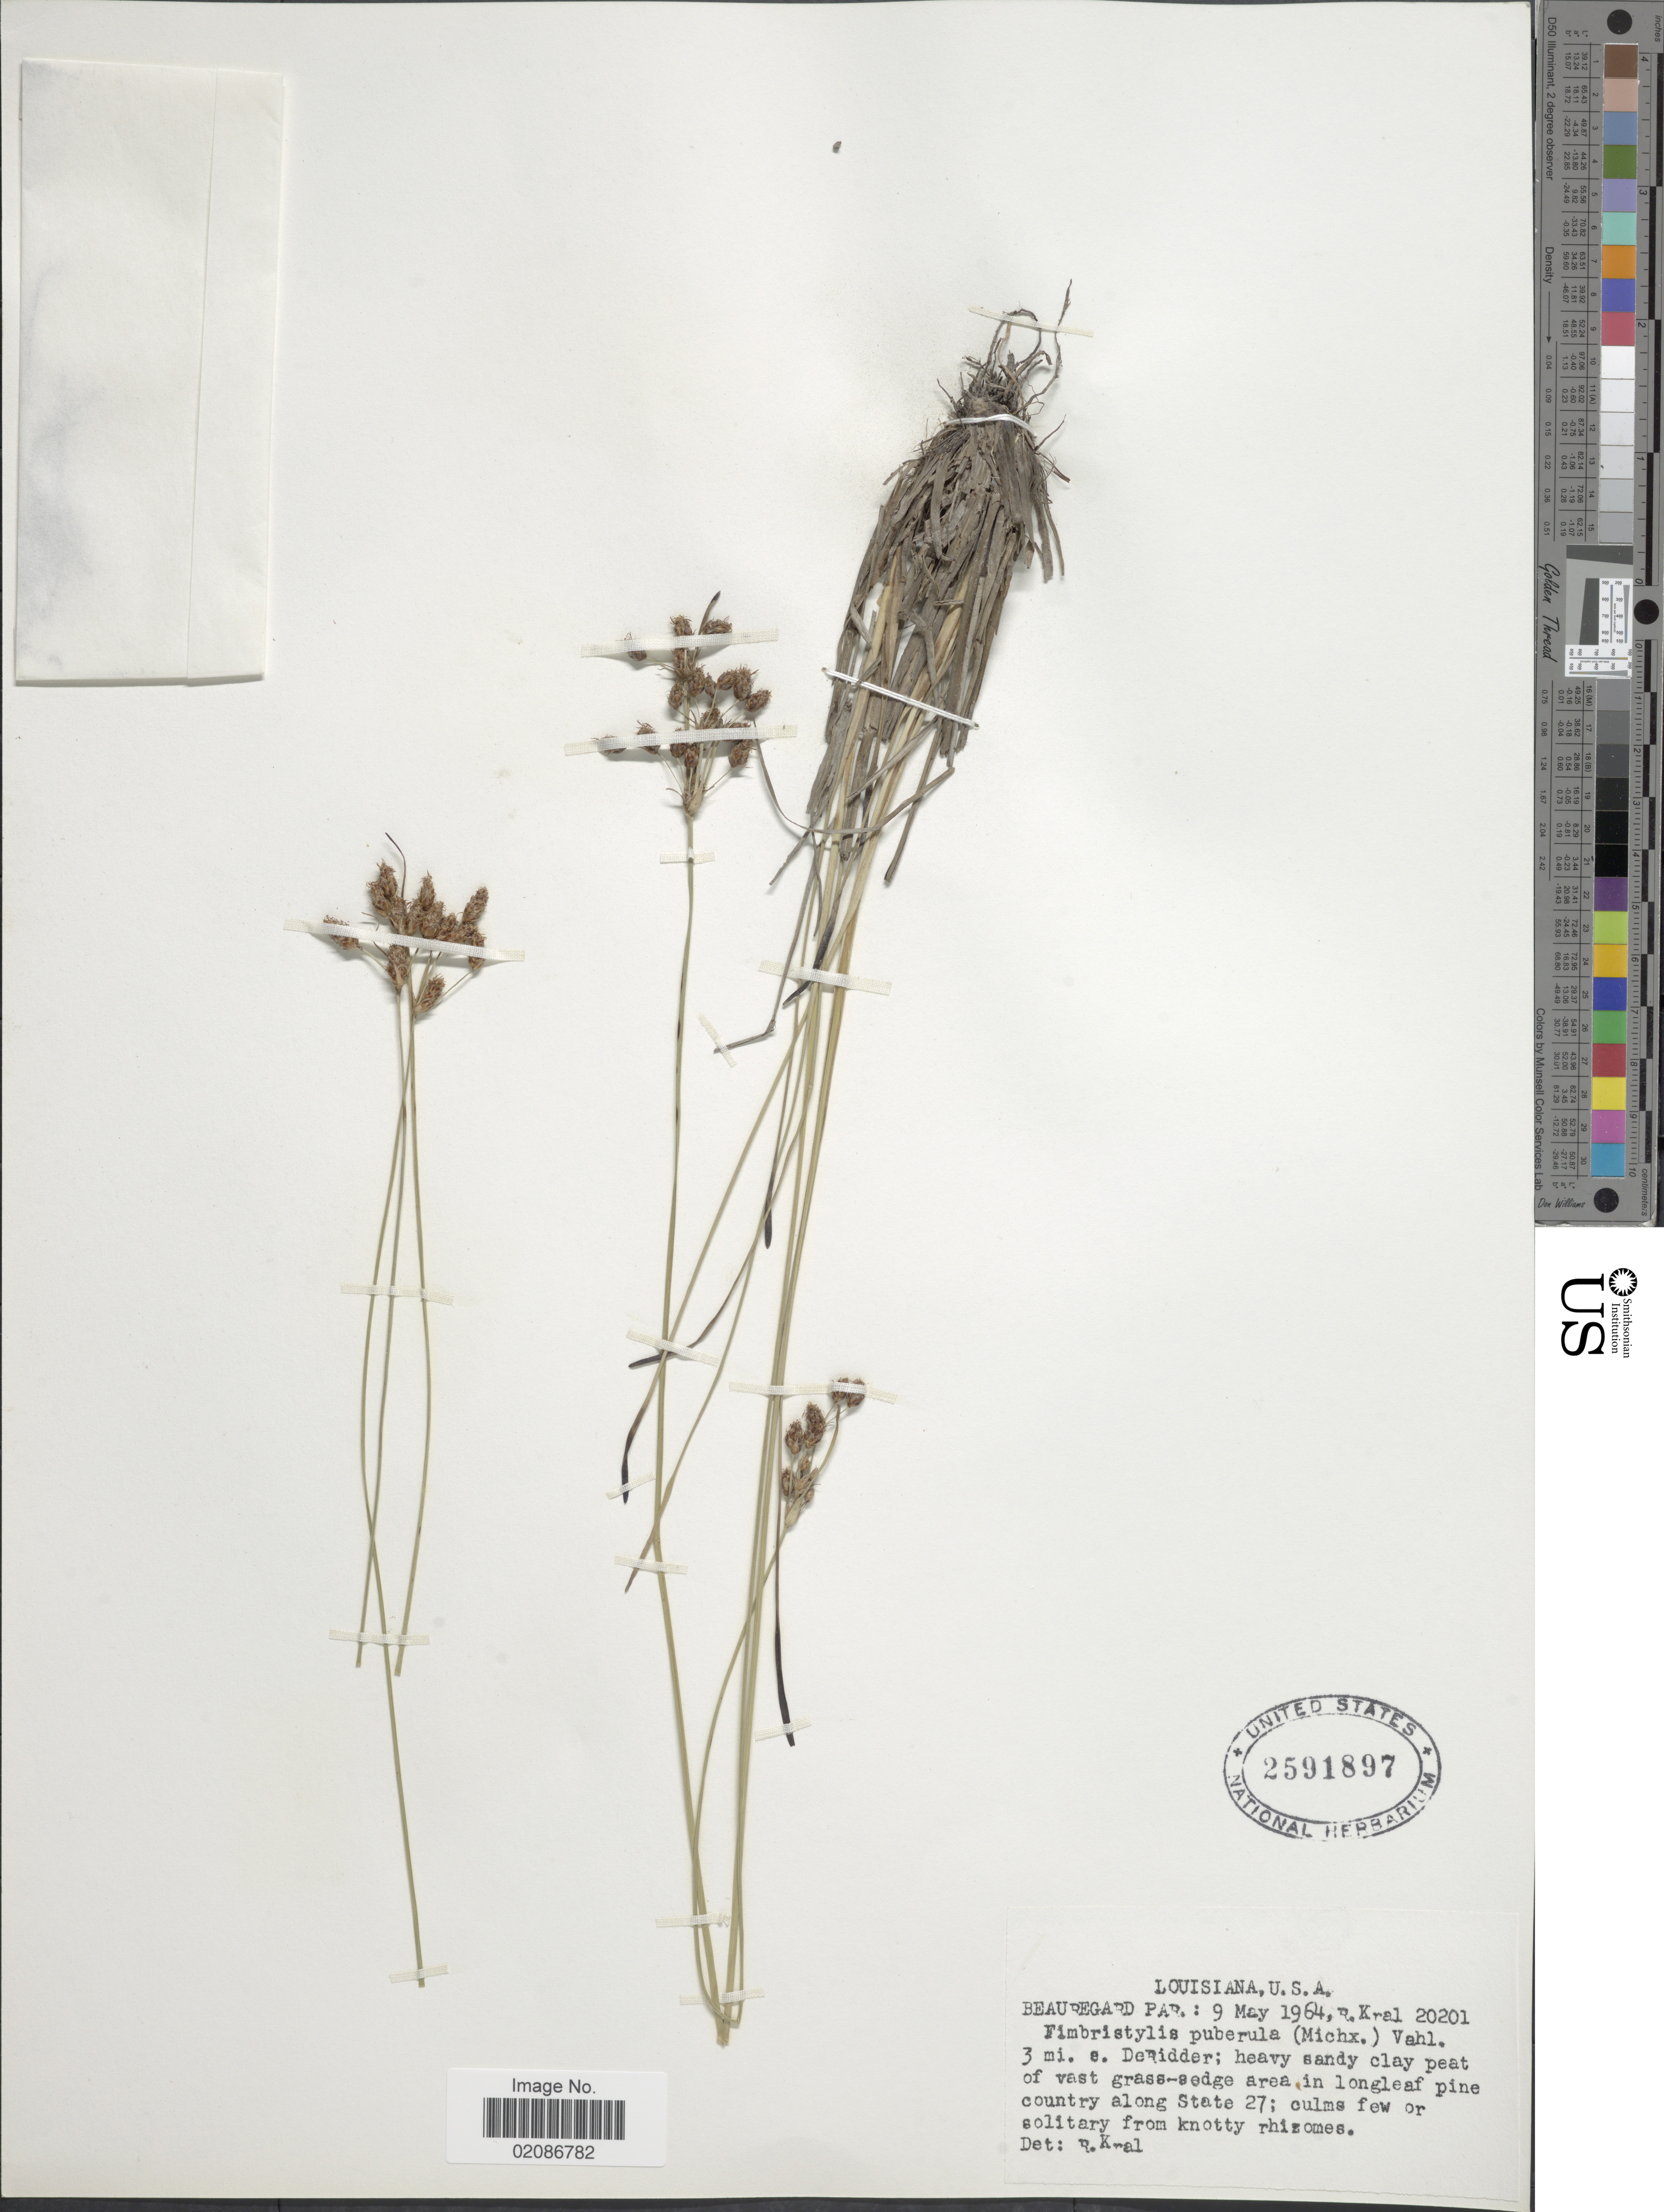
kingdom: Plantae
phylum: Tracheophyta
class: Liliopsida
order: Poales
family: Cyperaceae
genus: Fimbristylis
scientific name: Fimbristylis puberula var. puberula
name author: (Michx.) Vahl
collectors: R. Kral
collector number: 20201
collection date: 1964-05-09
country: United States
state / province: Louisiana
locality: U.S.A. Beauregard Par.: 3 mi. e. DeRidder; heavy sandy clay peat of vast grass-sedge area in longleaf pine country along State 27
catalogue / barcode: US 2591897